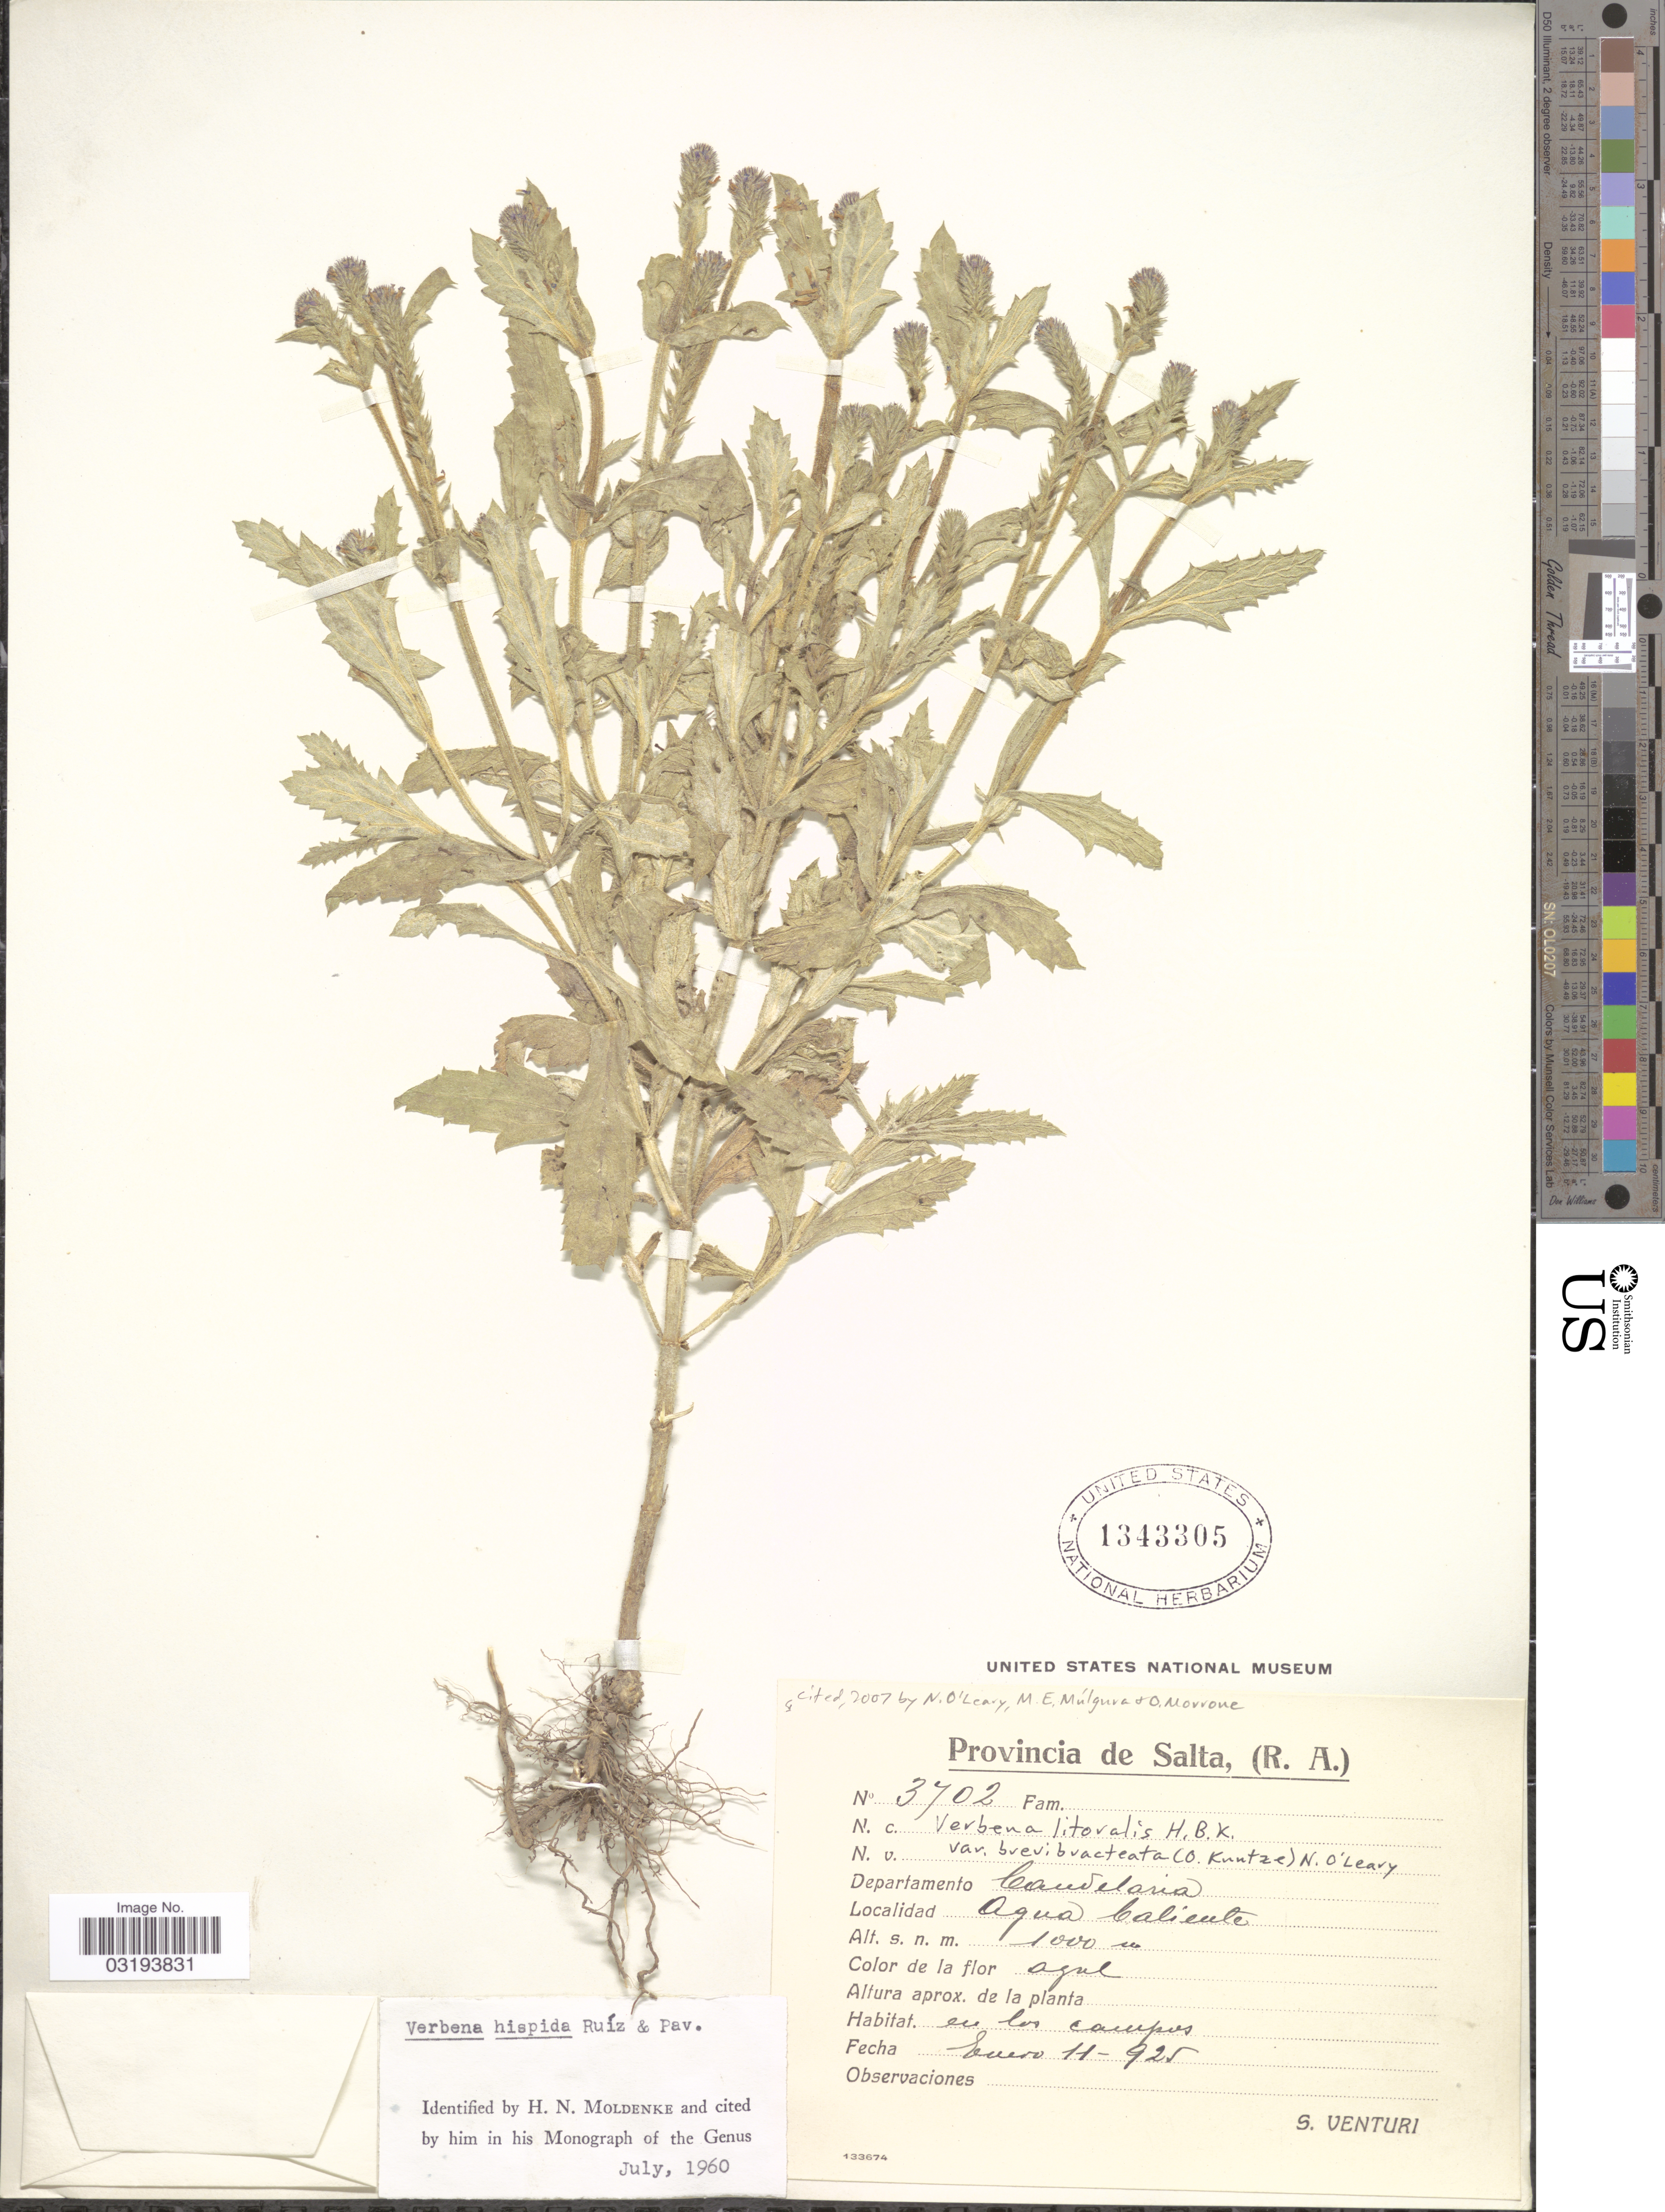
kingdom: Plantae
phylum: Tracheophyta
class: Magnoliopsida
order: Lamiales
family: Verbenaceae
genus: Verbena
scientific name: Verbena litoralis var. brevibracteata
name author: (Kuntze) N. O'Leary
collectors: S. Venturi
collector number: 3702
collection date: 1925-01-11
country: Argentina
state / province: Salta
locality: Departamento Candelaria, Agua Caliente.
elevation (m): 1000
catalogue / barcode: US 1343305